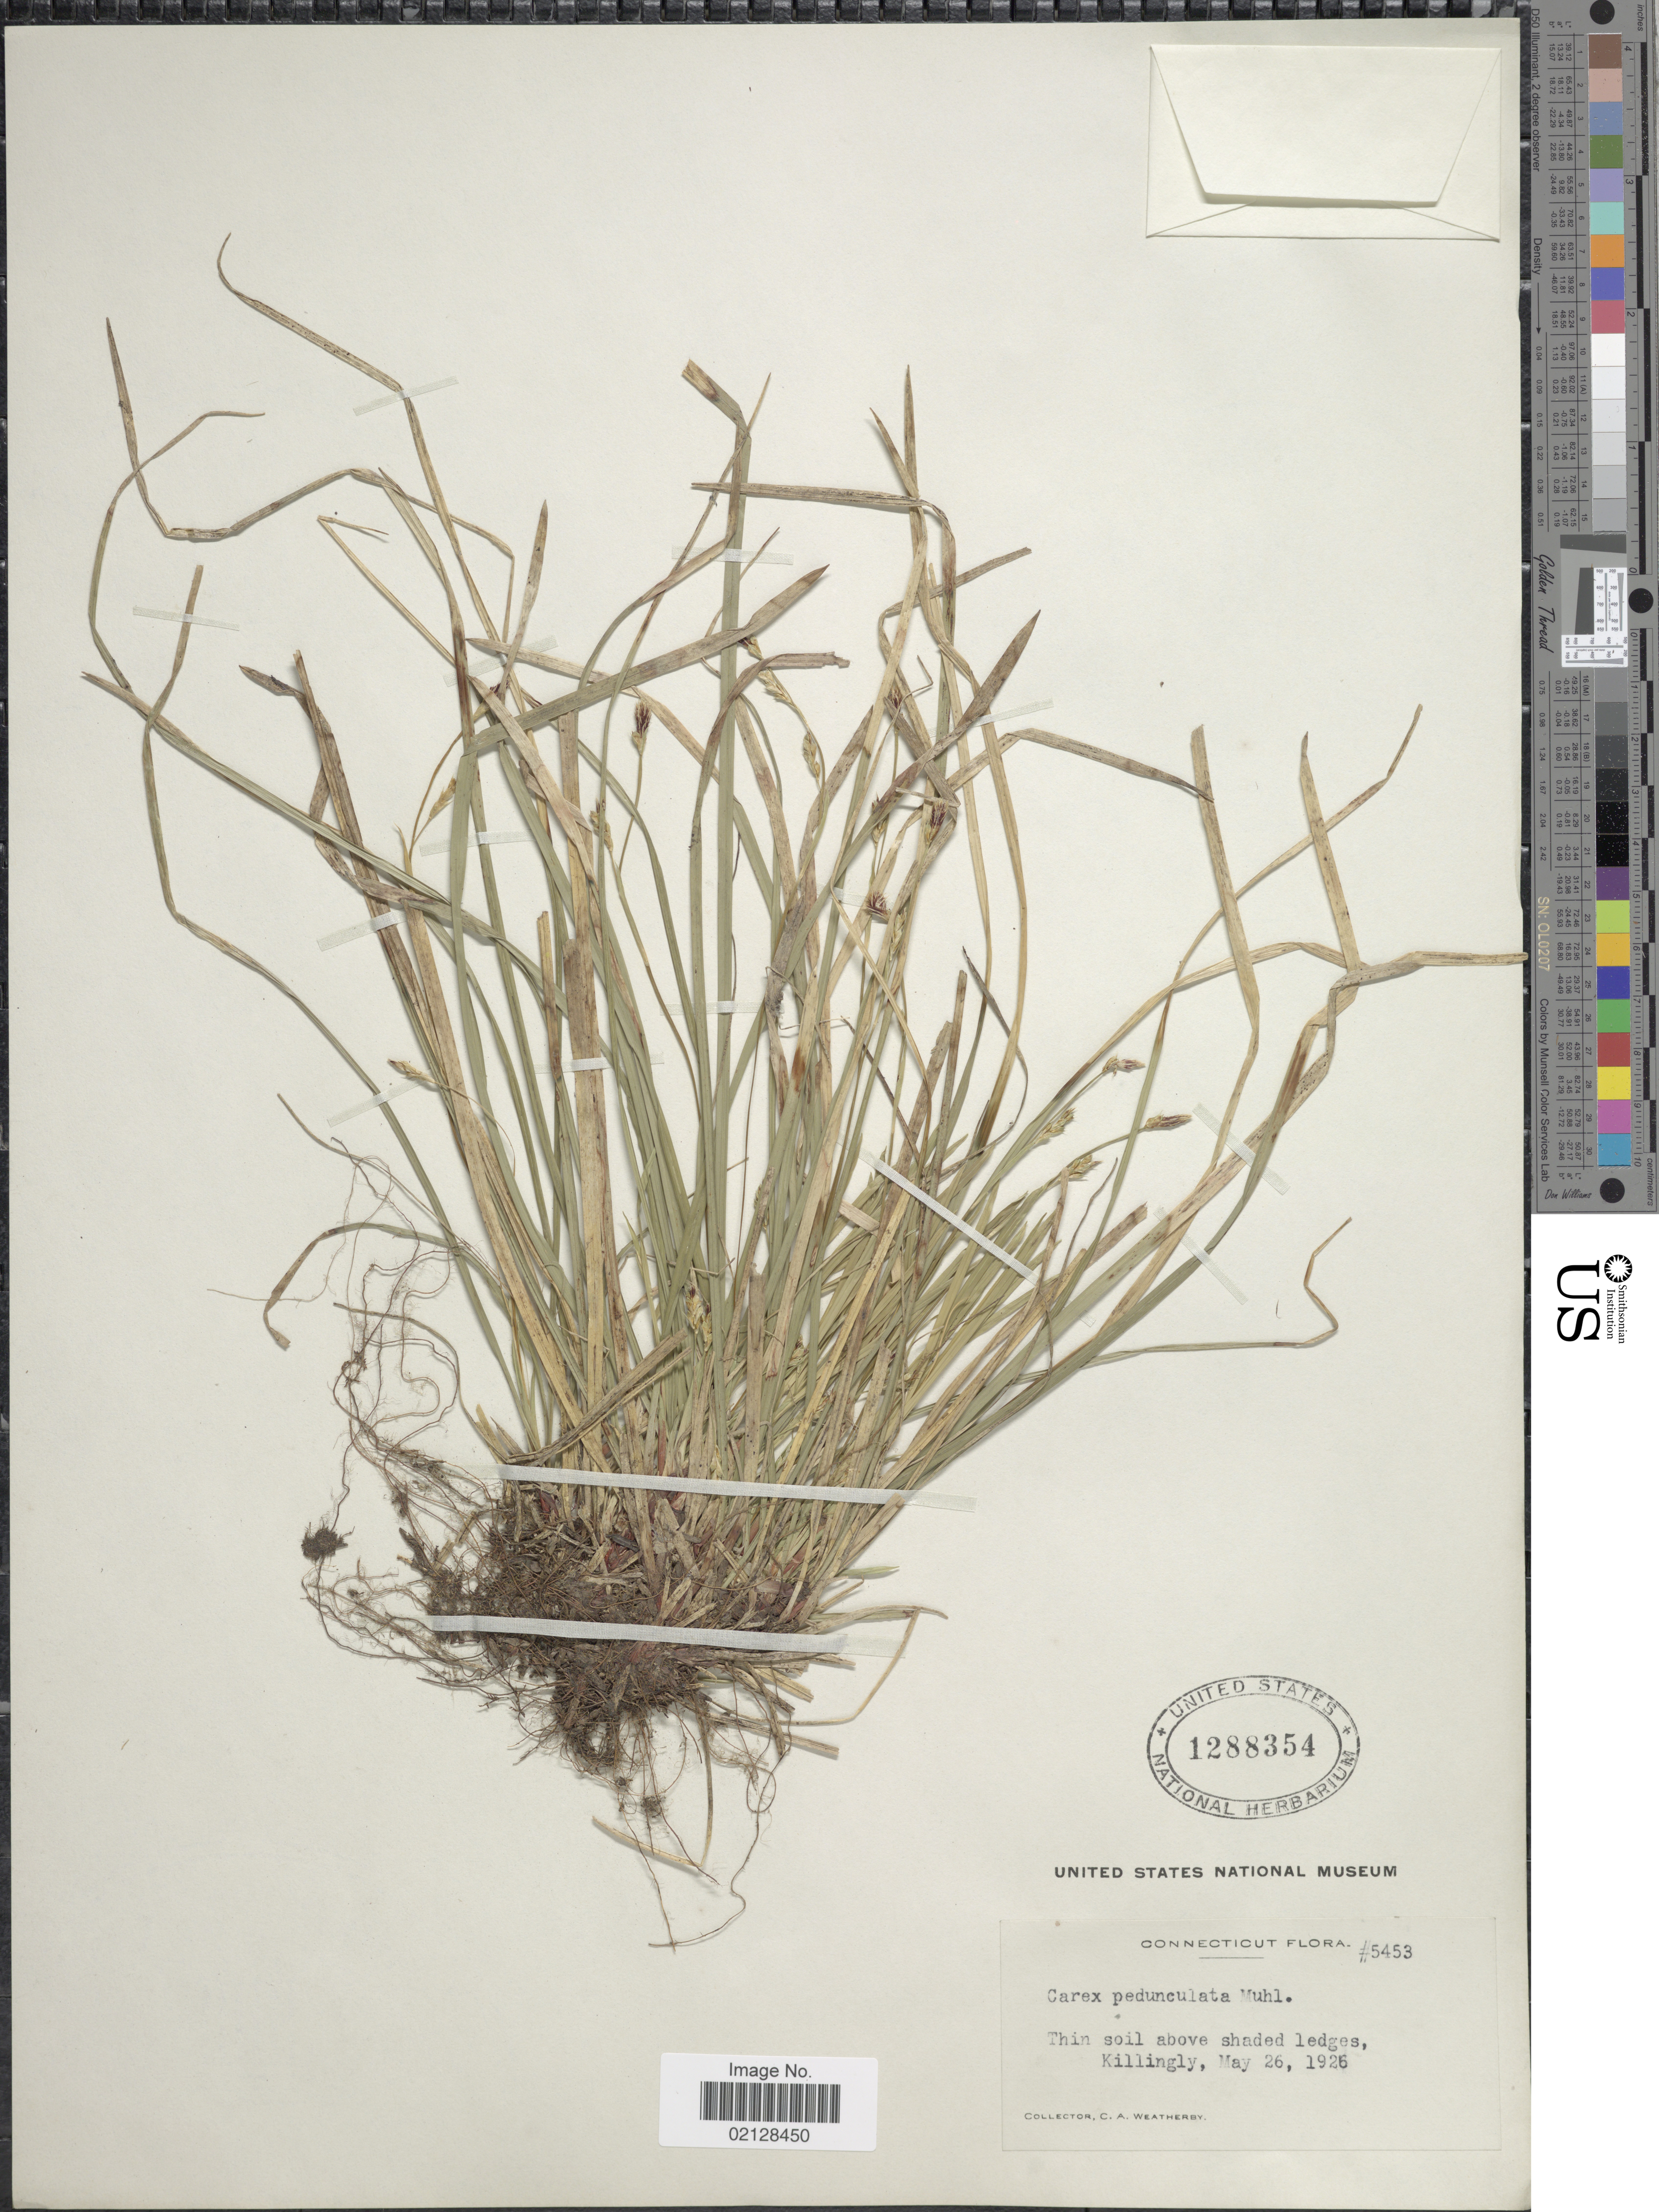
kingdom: Plantae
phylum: Tracheophyta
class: Liliopsida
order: Poales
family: Cyperaceae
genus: Carex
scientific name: Carex pedunculata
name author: Muhl. ex Willd.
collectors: C. A. Weatherby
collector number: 5453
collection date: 1926-05-26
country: United States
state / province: Connecticut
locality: Thin soil above shaded ledges, Killingly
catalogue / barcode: US 1288354